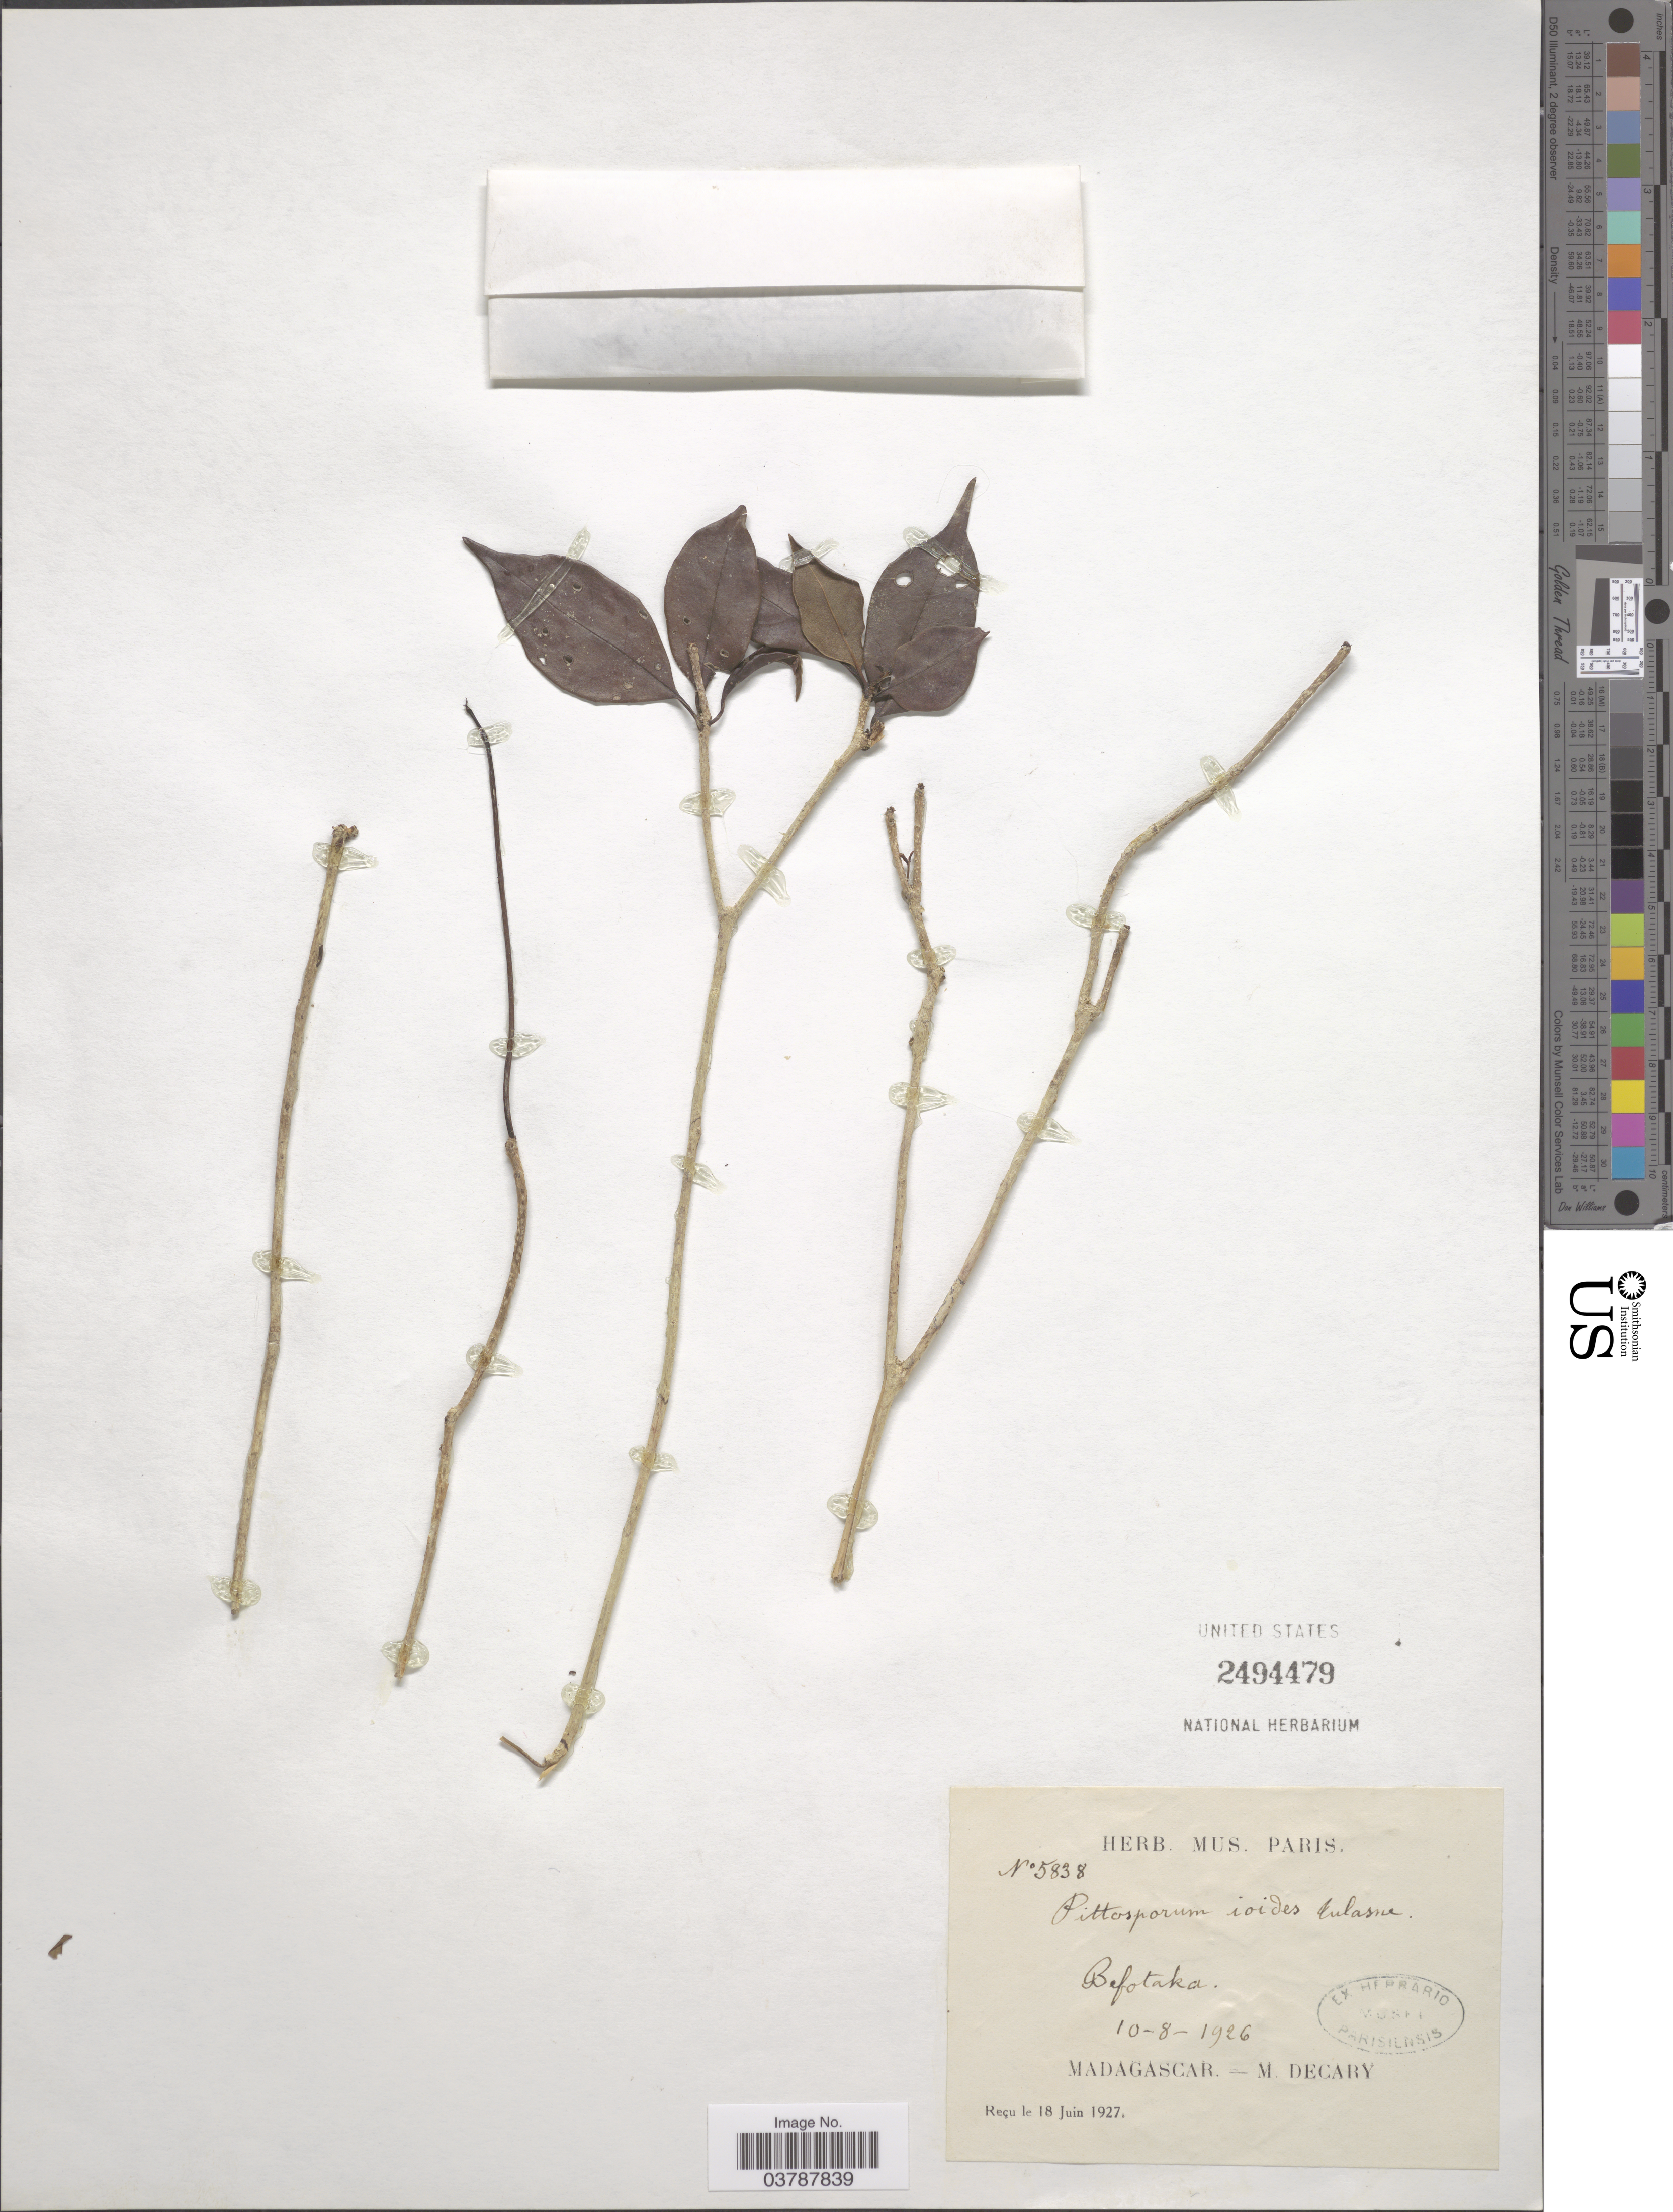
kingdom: Plantae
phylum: Tracheophyta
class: Magnoliopsida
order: Apiales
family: Pittosporaceae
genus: Pittosporum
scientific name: Pittosporum ioides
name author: Tul.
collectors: R. Decary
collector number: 5838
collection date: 1926-08-10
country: Madagascar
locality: Befotaka.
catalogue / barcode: US 2494479